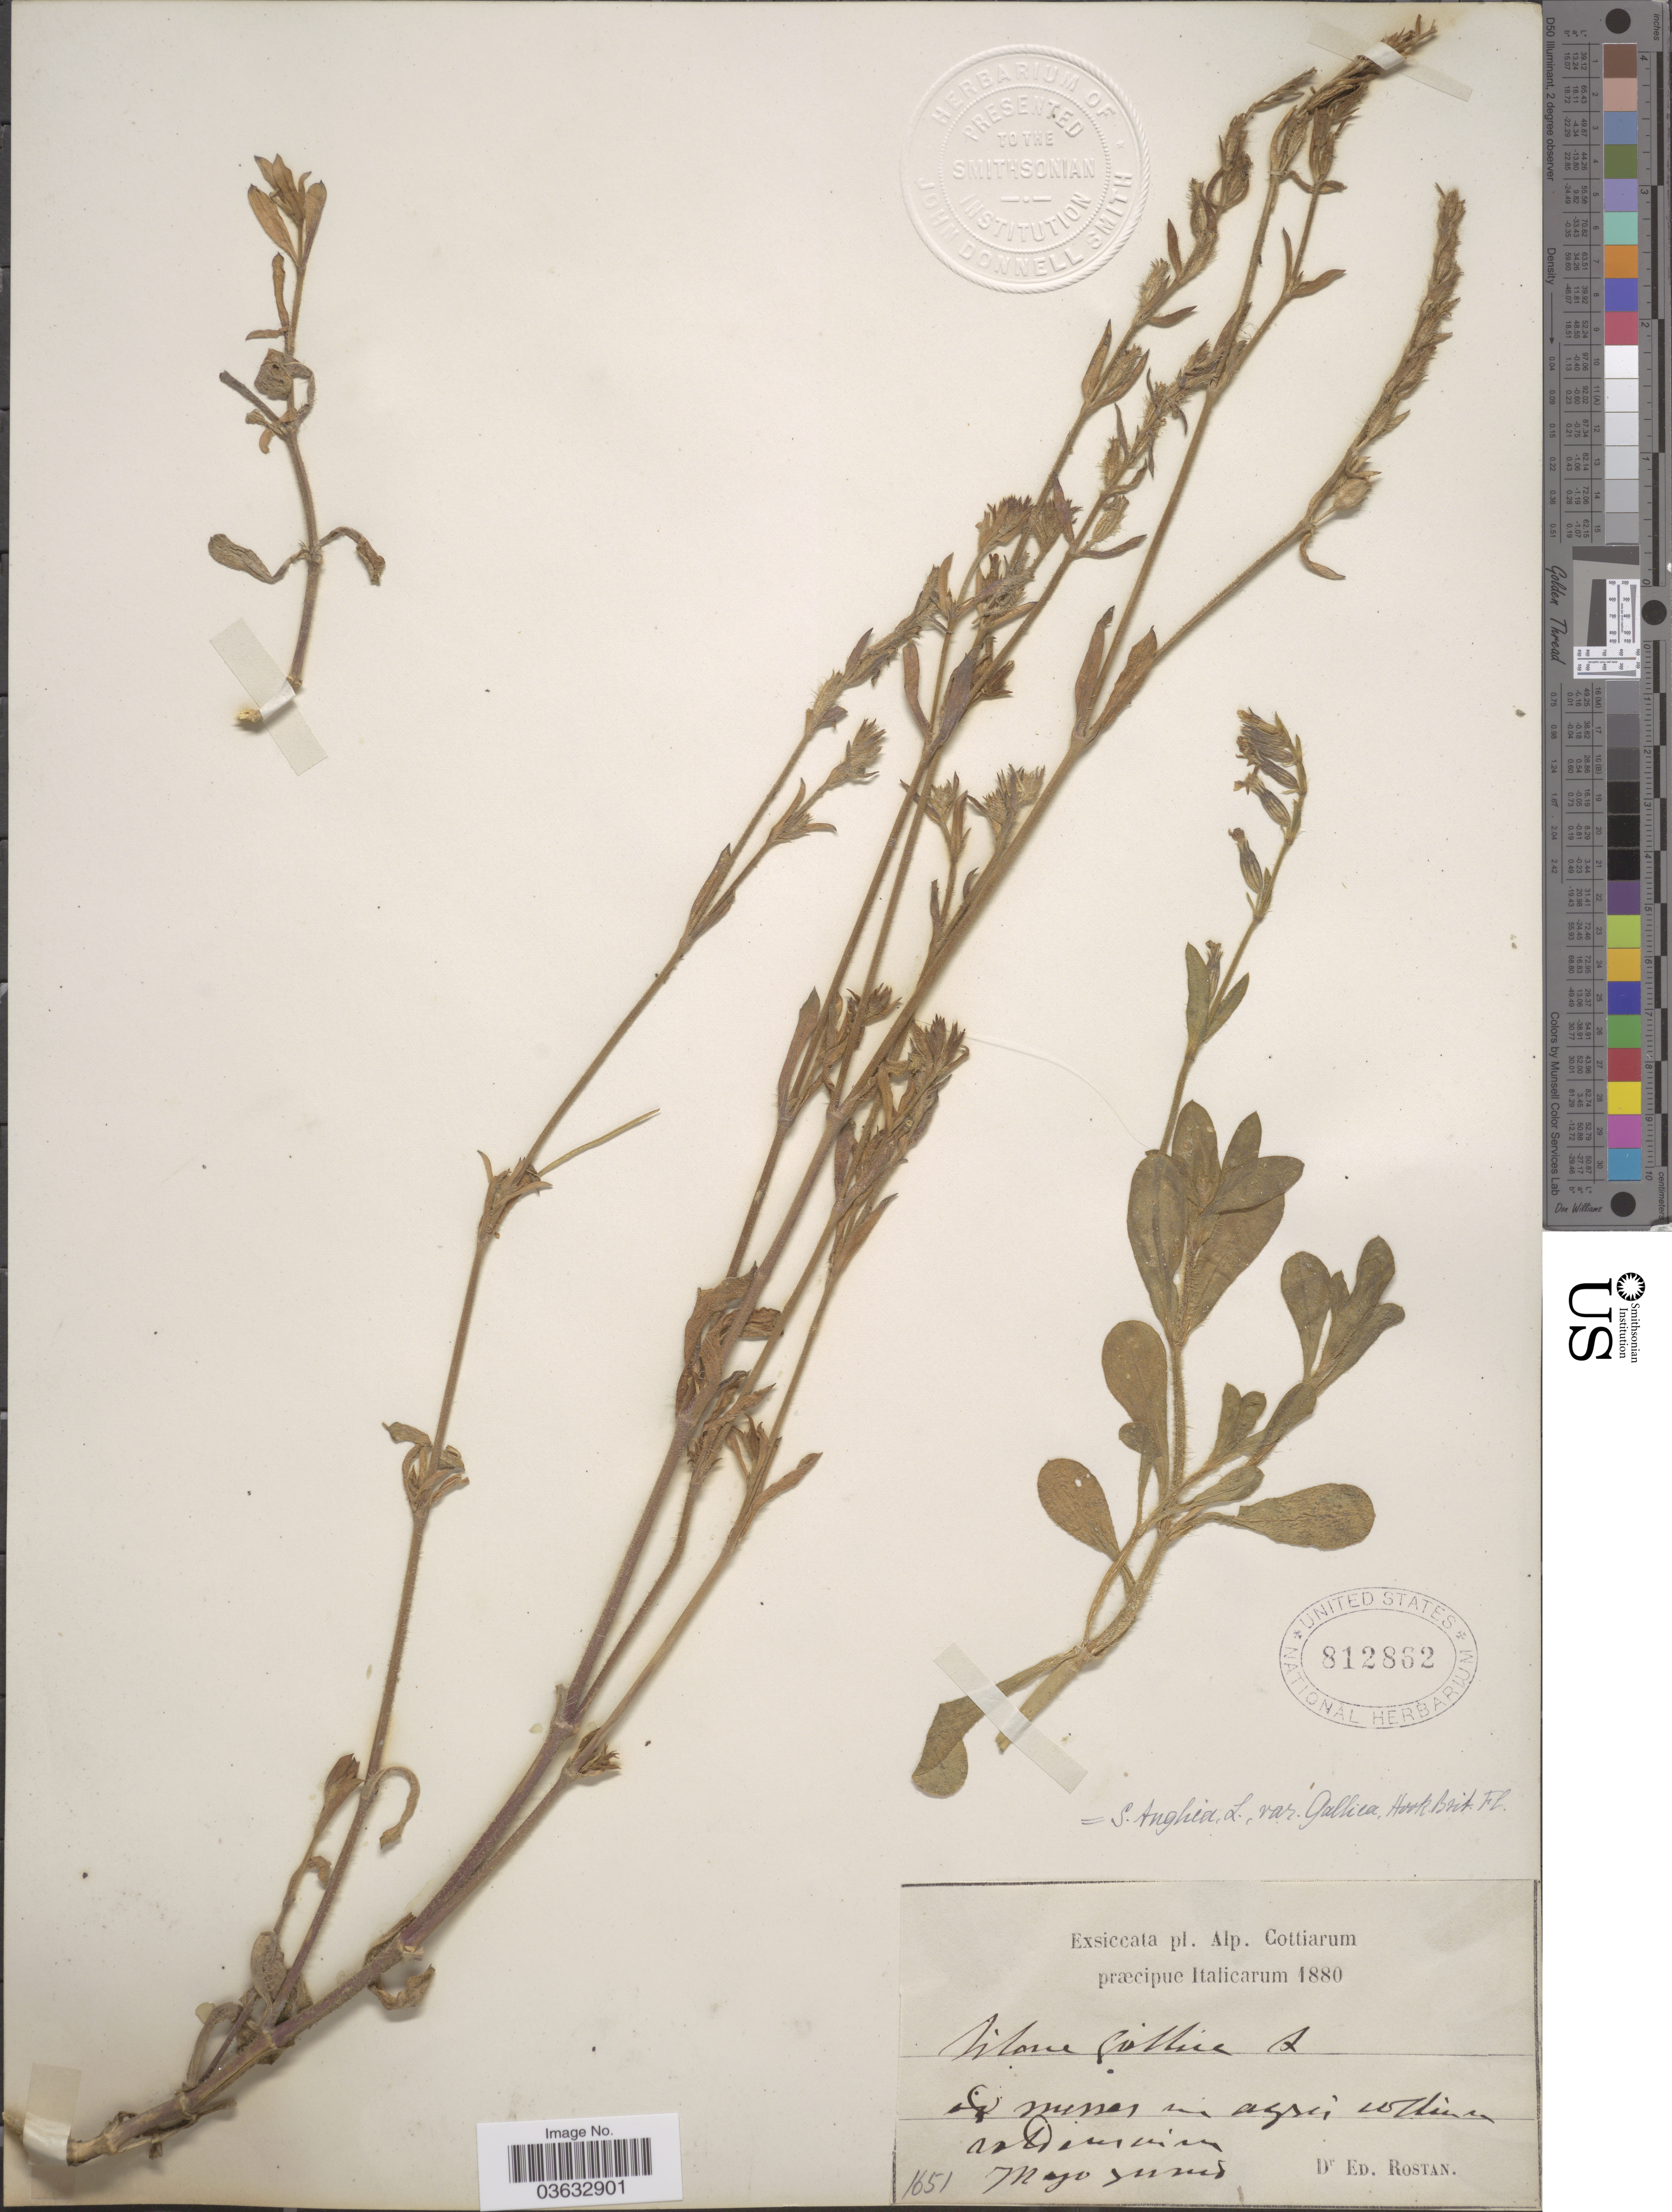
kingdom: Plantae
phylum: Tracheophyta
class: Magnoliopsida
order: Caryophyllales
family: Caryophyllaceae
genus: Silene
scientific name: Silene anglica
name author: L.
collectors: E. Rostan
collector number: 1651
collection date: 1880-05/1880-06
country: Italy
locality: Alp. Cottiarum. [illegible text] mines im agri collines an intimvium.[interpreted]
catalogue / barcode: US 812862